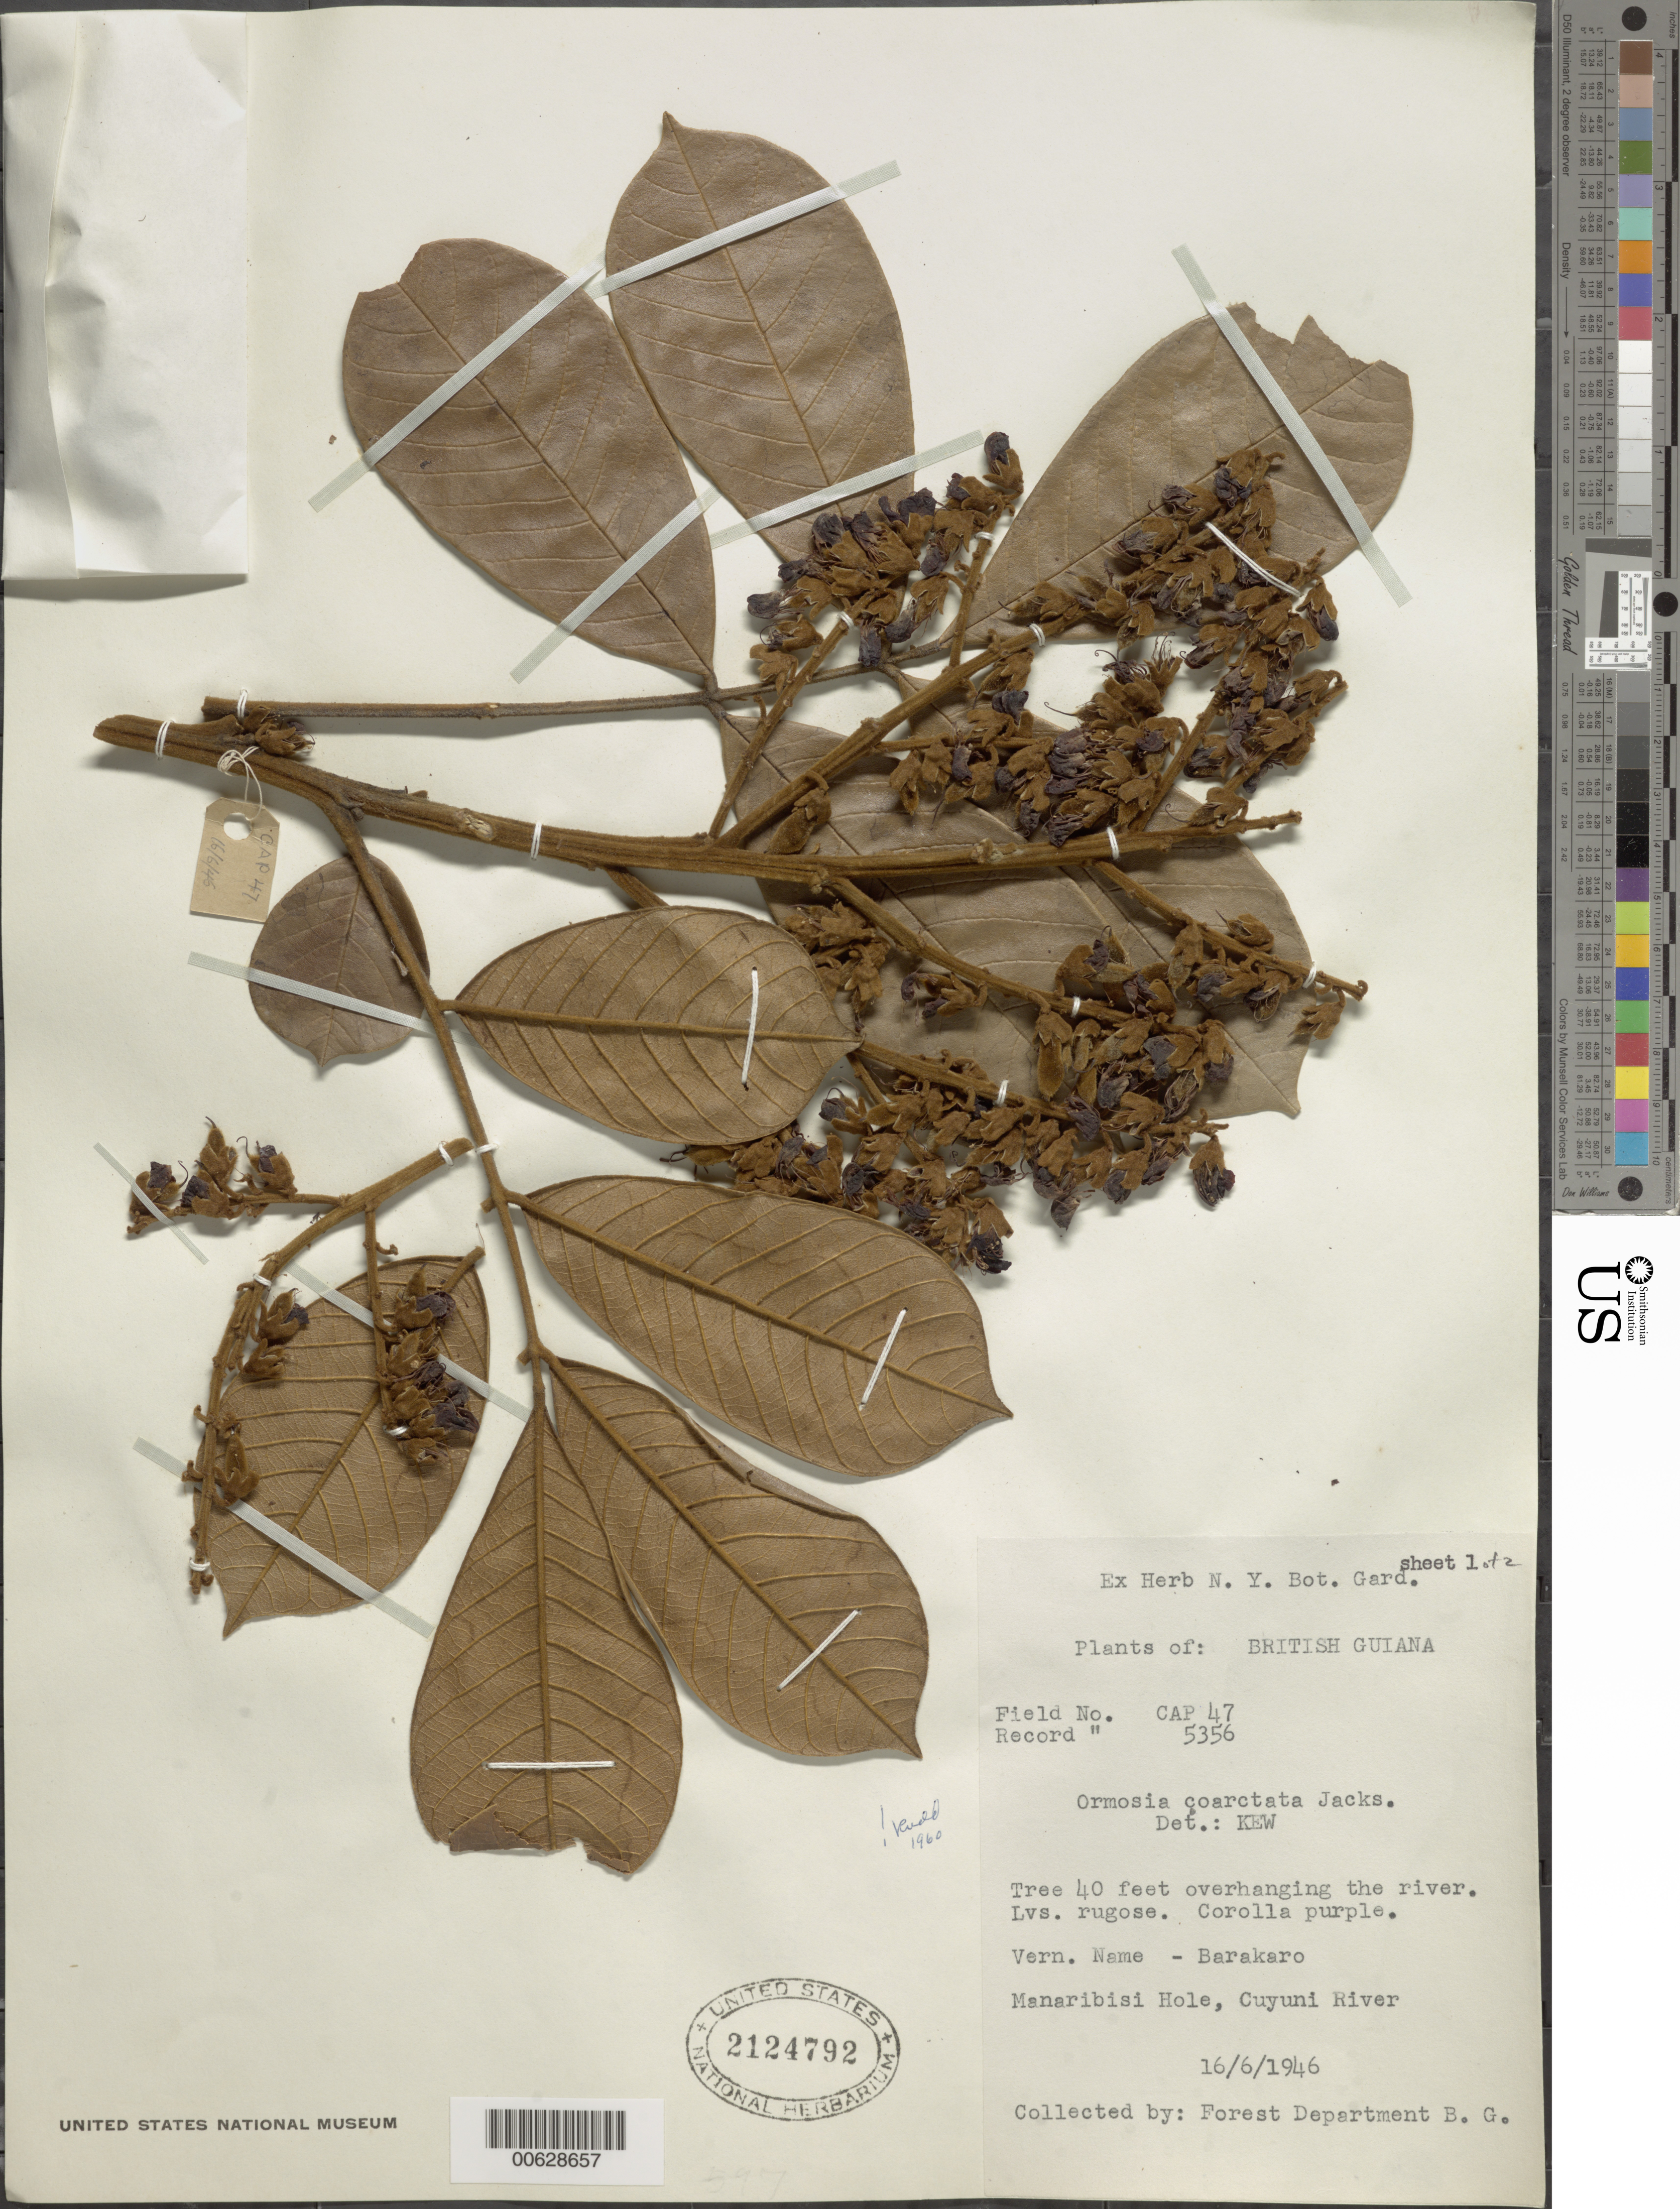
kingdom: Plantae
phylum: Tracheophyta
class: Magnoliopsida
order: Fabales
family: Fabaceae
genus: Ormosia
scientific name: Ormosia coarctata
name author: Jacks.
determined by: Kew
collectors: Forest Dept. B. G. & British Guiana Forestry Dept.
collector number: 5356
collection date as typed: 16-Jun-46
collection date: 1946-06-16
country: Guyana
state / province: Cuyuni-Mazaruni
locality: Cuyuni R., Manaribisi Hole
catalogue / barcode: US 2124792